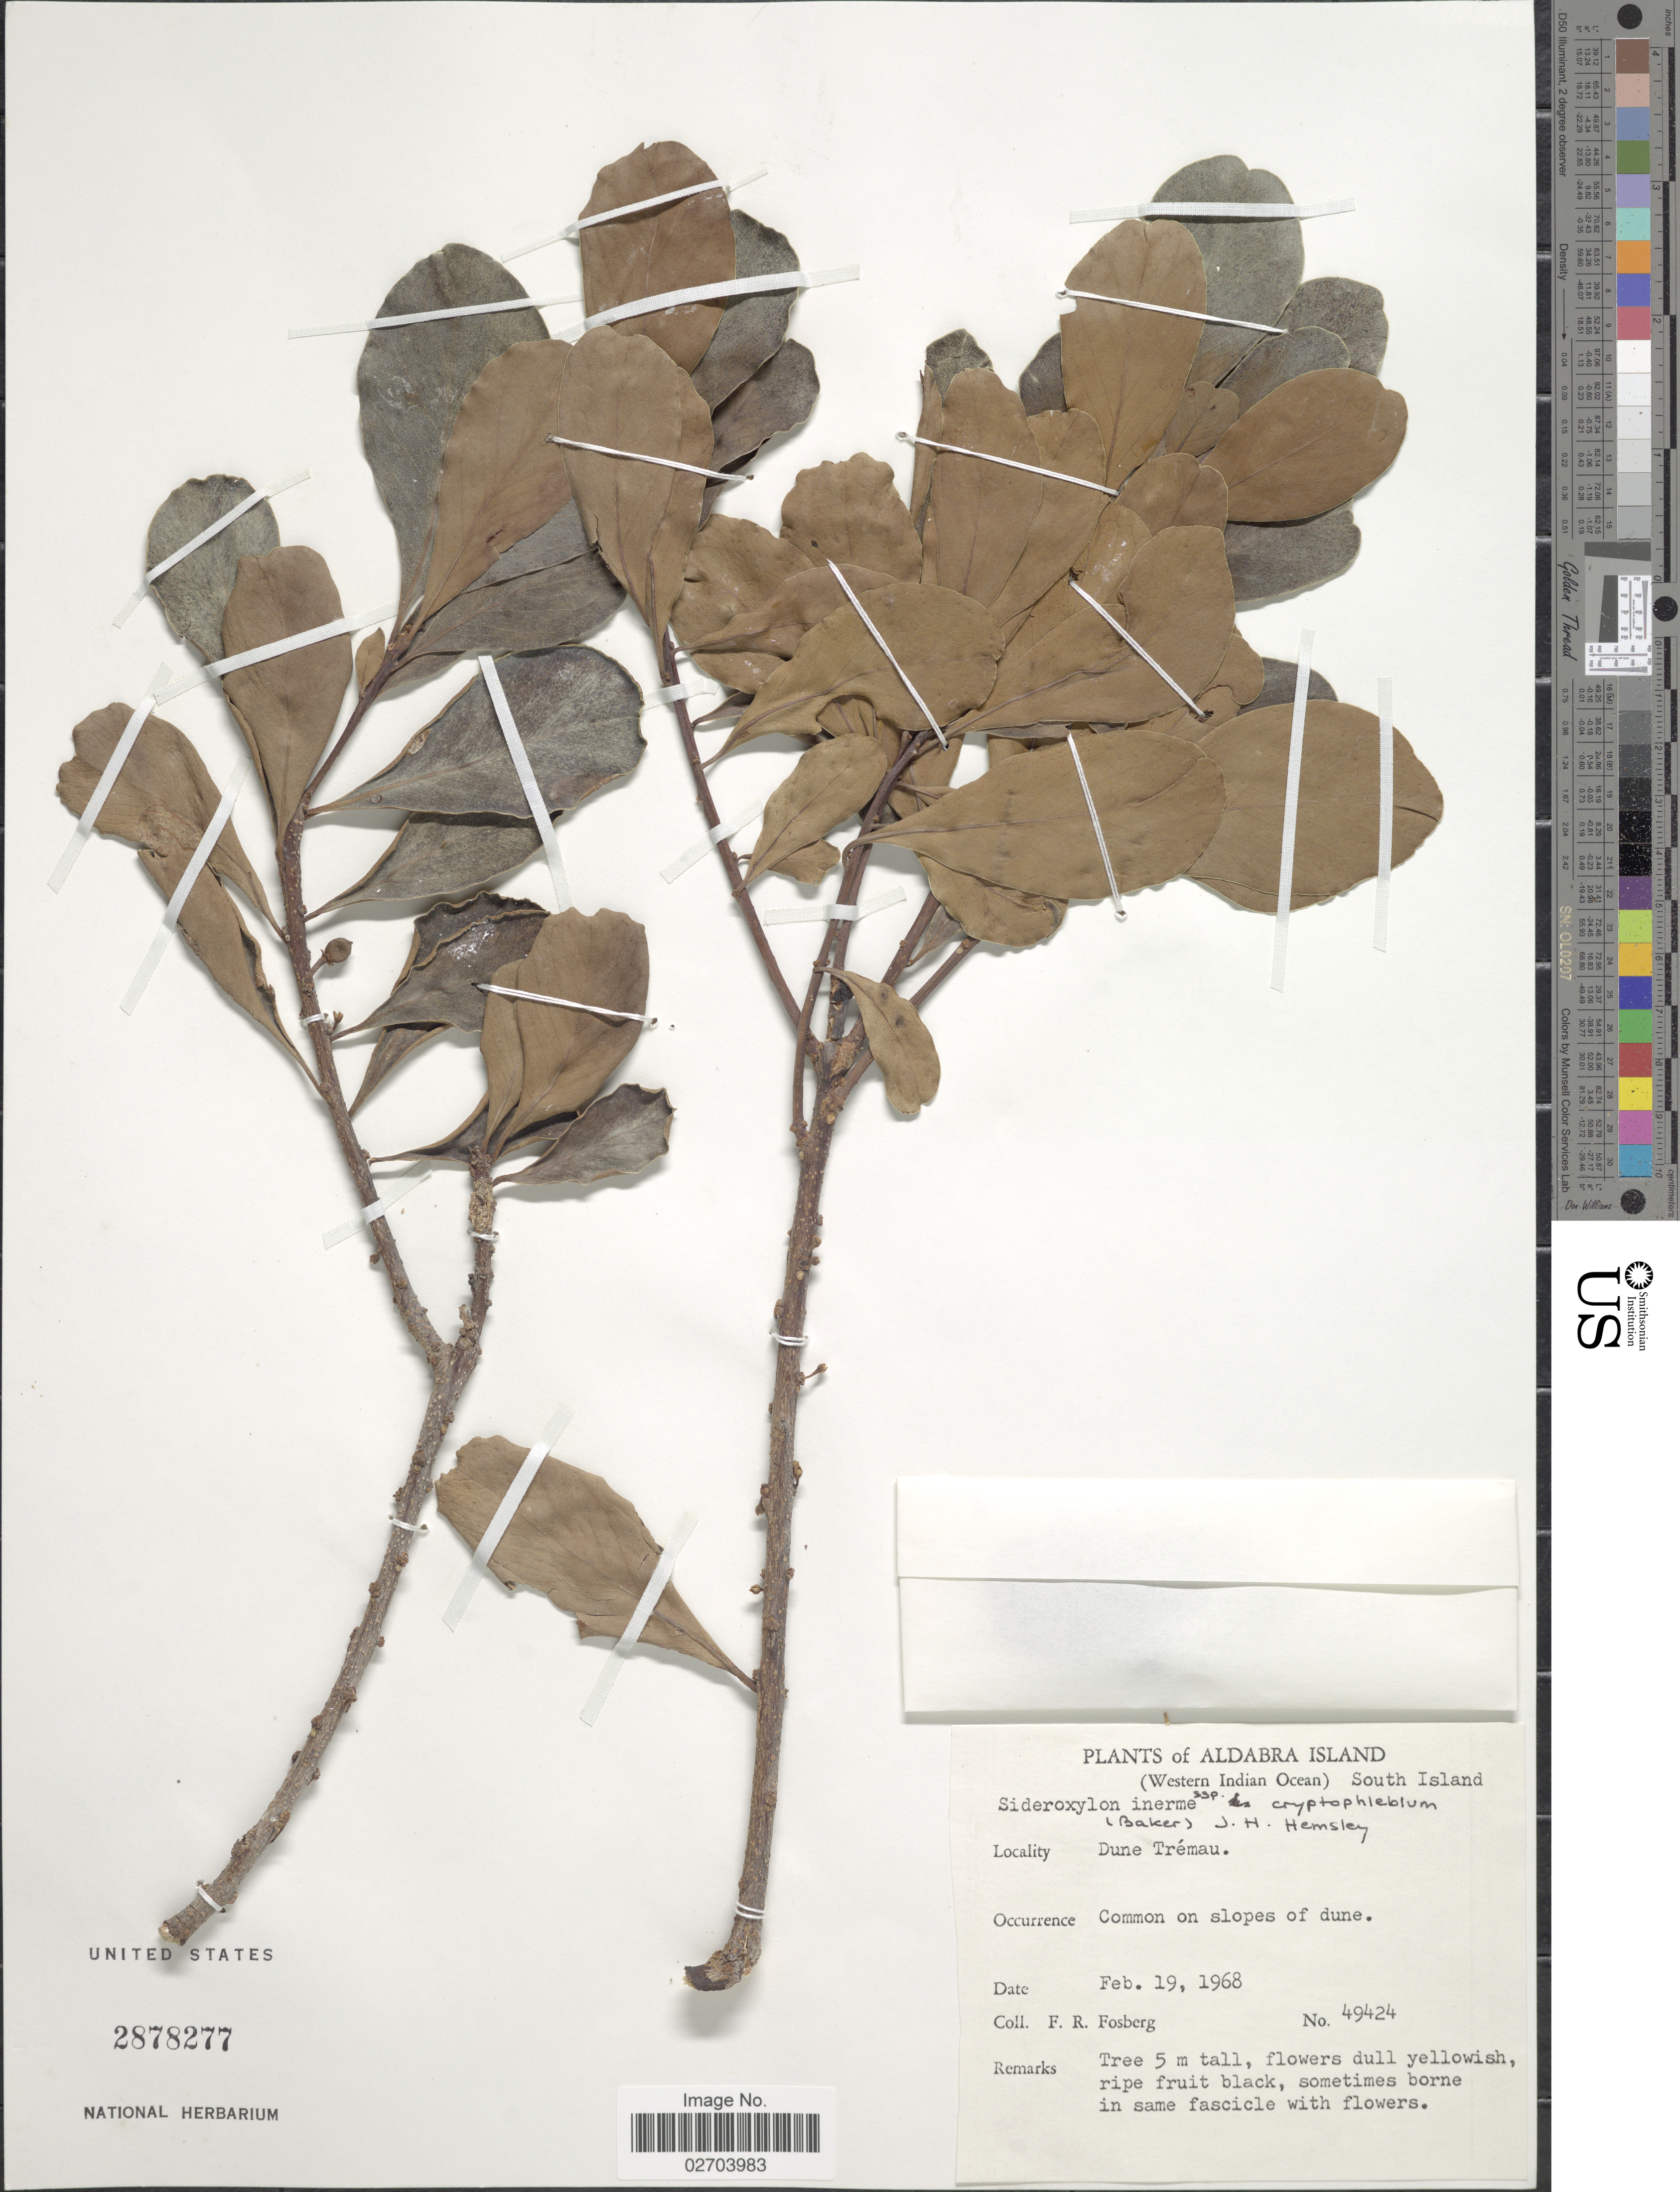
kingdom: Plantae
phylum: Tracheophyta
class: Magnoliopsida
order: Ericales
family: Sapotaceae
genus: Sideroxylon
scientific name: Sideroxylon inerme subsp. cryptophlebium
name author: (Baker) J.H. Hemsl.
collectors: F. R. Fosberg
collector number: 49424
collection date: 1968-02-19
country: Seychelles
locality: Aldabra Island (Western Indian Ocean) South Island. Dune Tremau.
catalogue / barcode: US 2878277